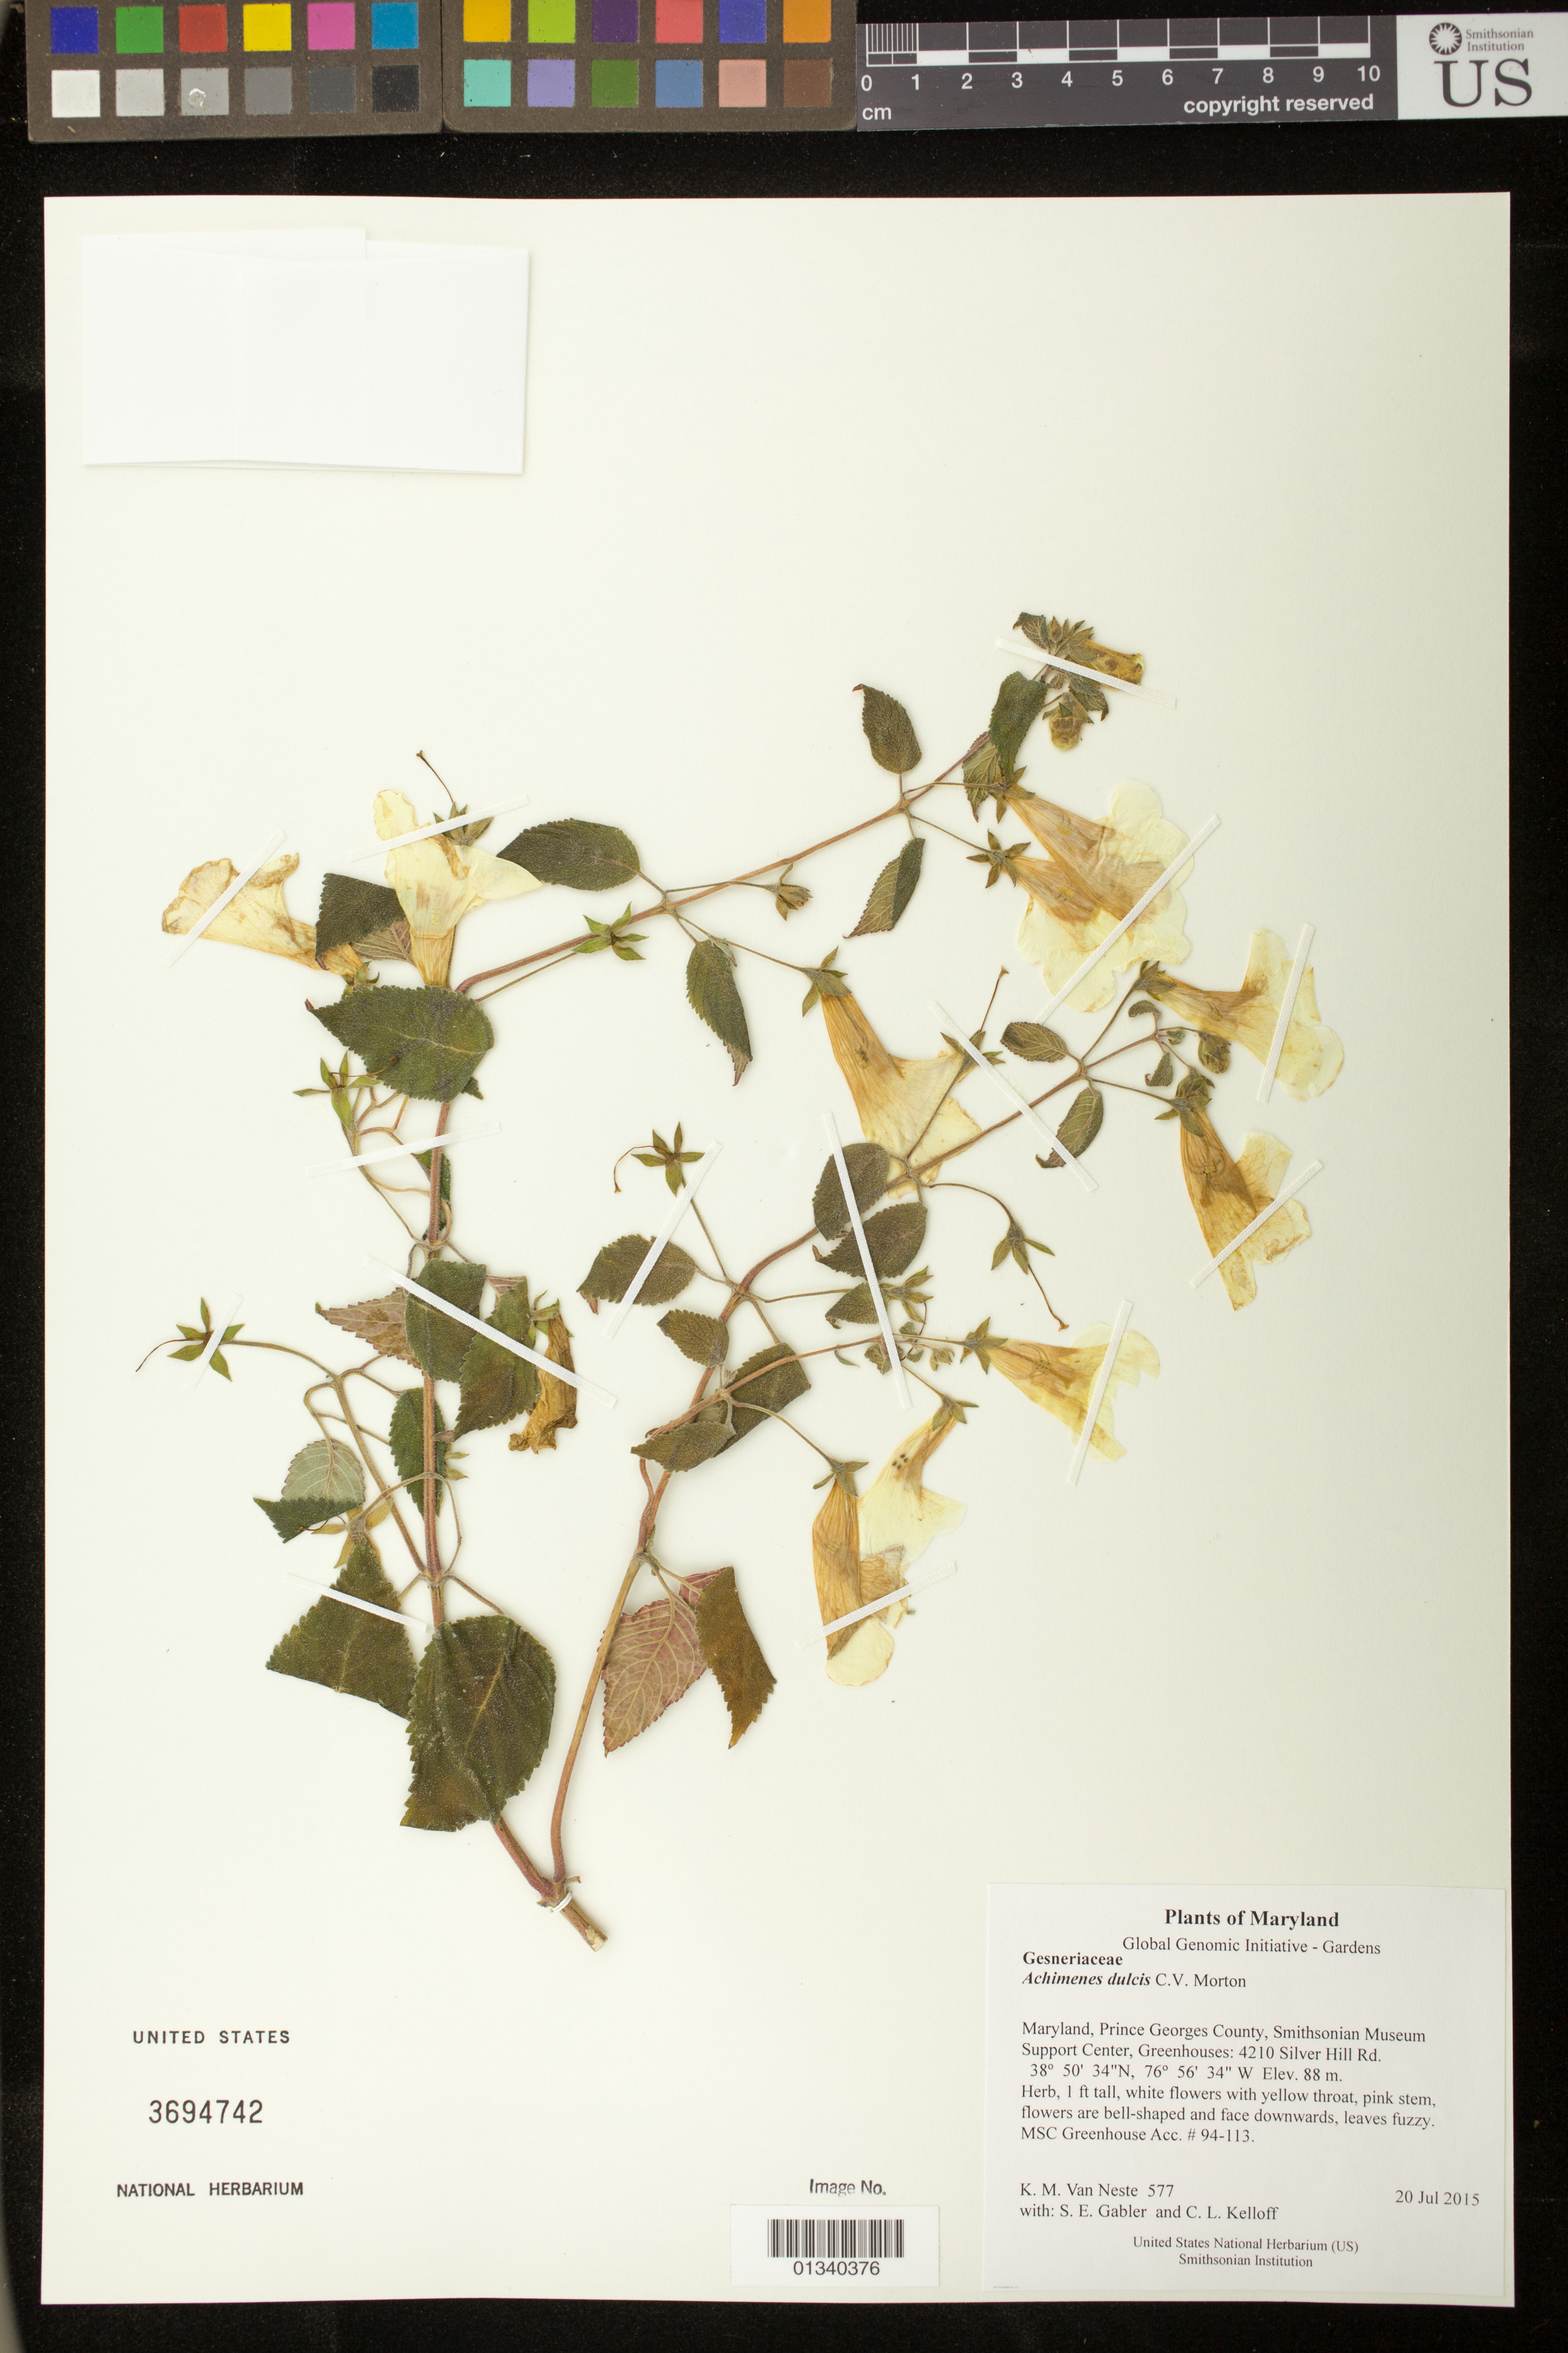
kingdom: Plantae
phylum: Tracheophyta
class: Magnoliopsida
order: Lamiales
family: Gesneriaceae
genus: Achimenes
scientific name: Achimenes dulcis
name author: C.V. Morton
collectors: K. M. Van Neste, S. E. Gabler & C. L. Kelloff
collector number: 577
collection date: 2015-07-20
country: United States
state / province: Maryland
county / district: Prince George's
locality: Smithsonian Museum Support Center, Greenhouses: 4210 Silver Hill Rd, Suitland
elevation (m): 88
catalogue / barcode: US 3694742